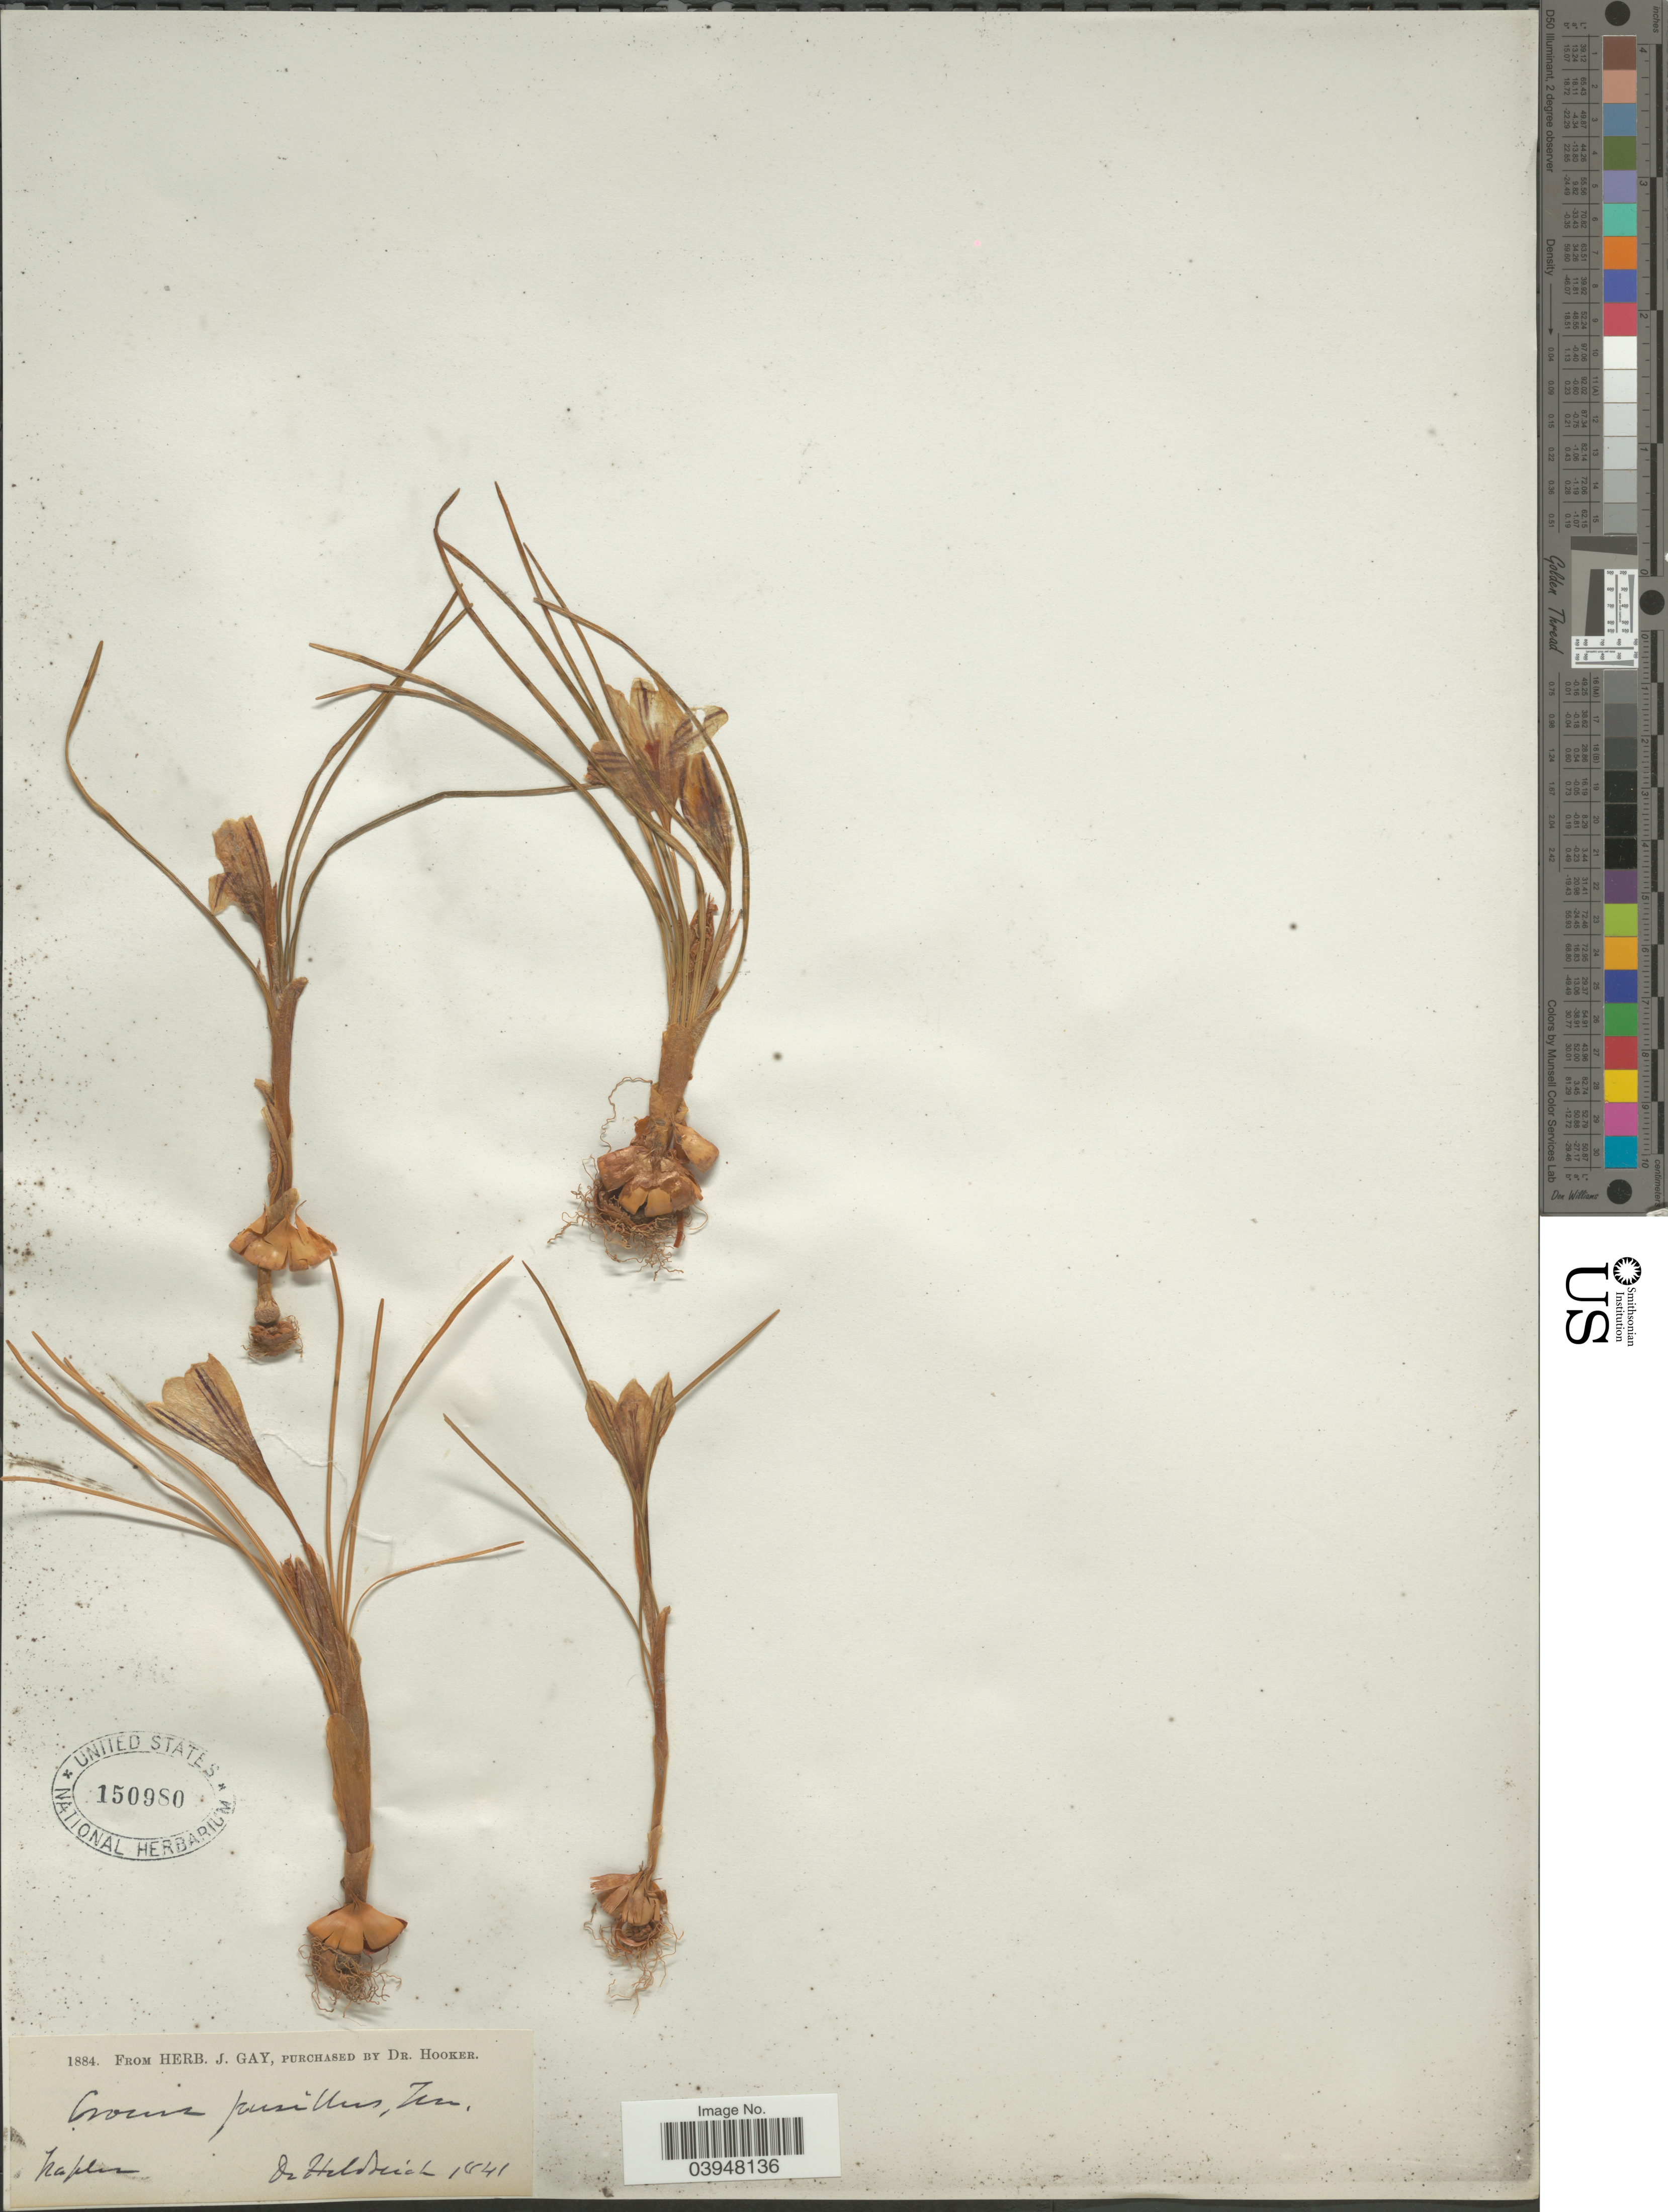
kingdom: Plantae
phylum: Tracheophyta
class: Liliopsida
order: Asparagales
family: Iridaceae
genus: Crocus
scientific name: Crocus pusillus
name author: (Ten.) Ten.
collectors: -. De Heldreich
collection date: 1841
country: Italy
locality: Naples.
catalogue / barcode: US 150980